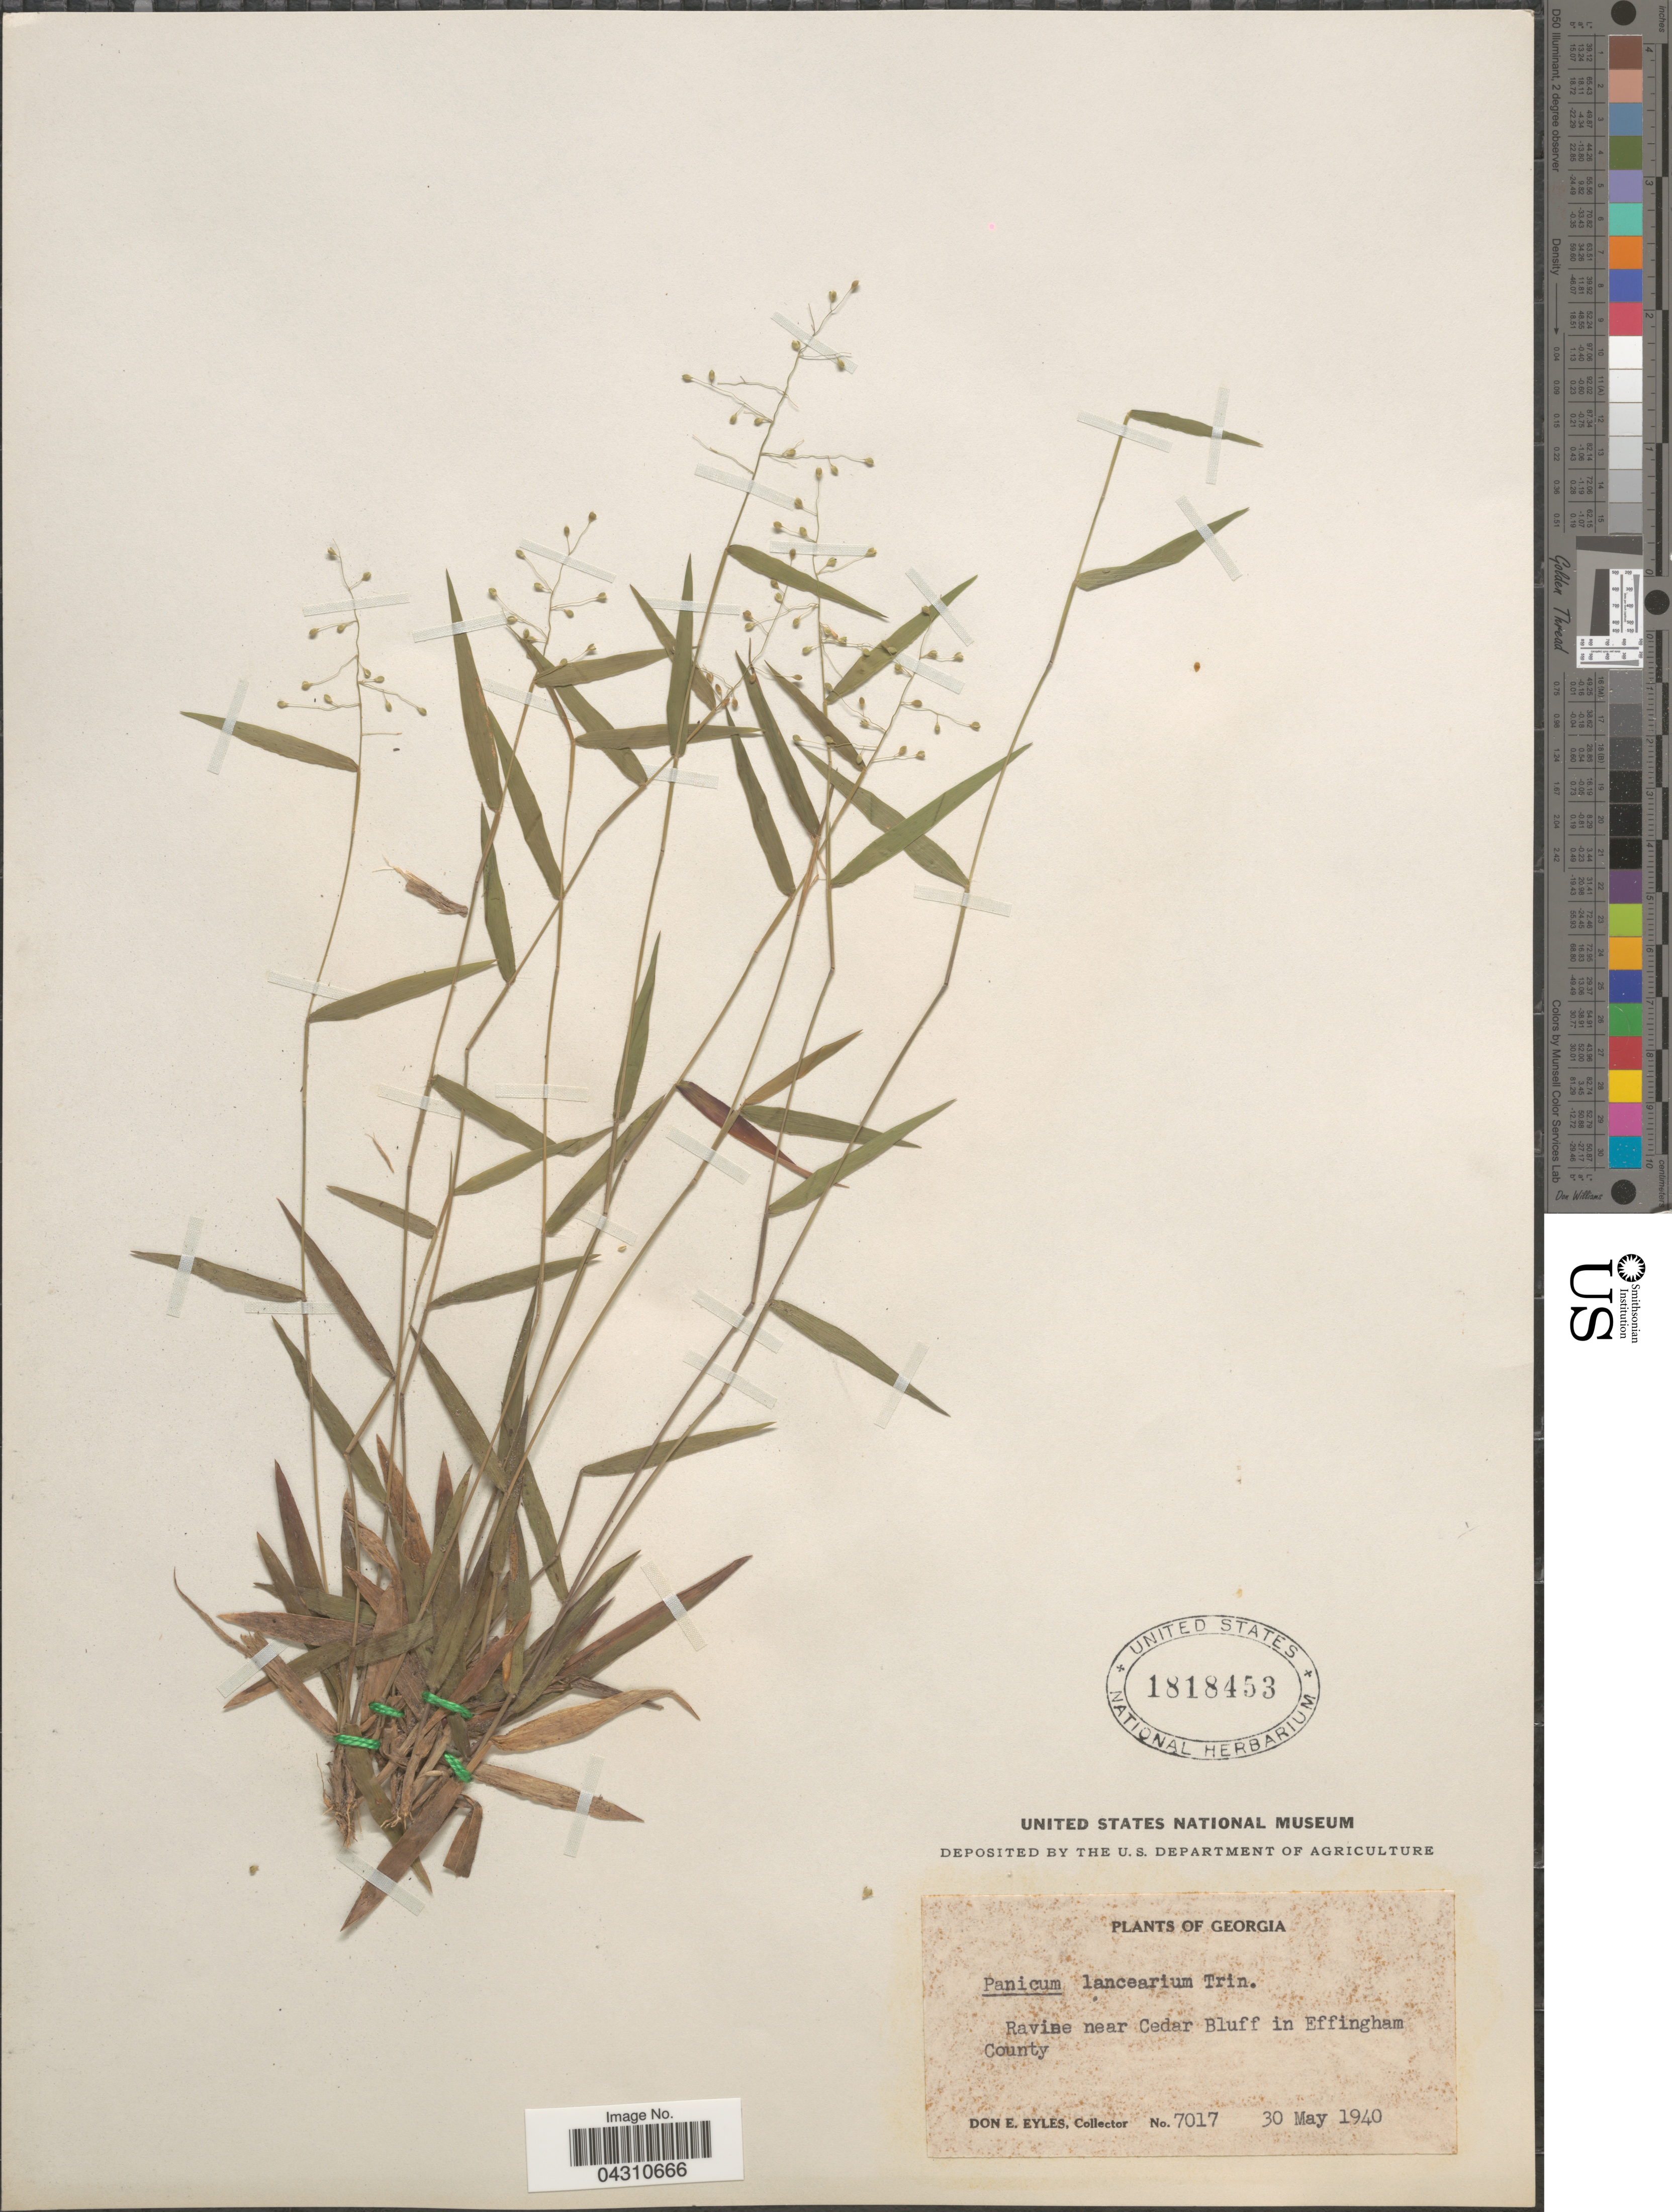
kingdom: Plantae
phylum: Tracheophyta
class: Liliopsida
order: Poales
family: Poaceae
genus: Dichanthelium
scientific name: Dichanthelium portoricense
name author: (Desv. ex Ham.) B.F. Hansen & Wunderlin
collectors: D. Eyles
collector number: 7017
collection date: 1940-05-30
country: United States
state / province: Georgia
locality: Ravine near Cedar Bluff in Effingham County.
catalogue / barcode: US 1818453